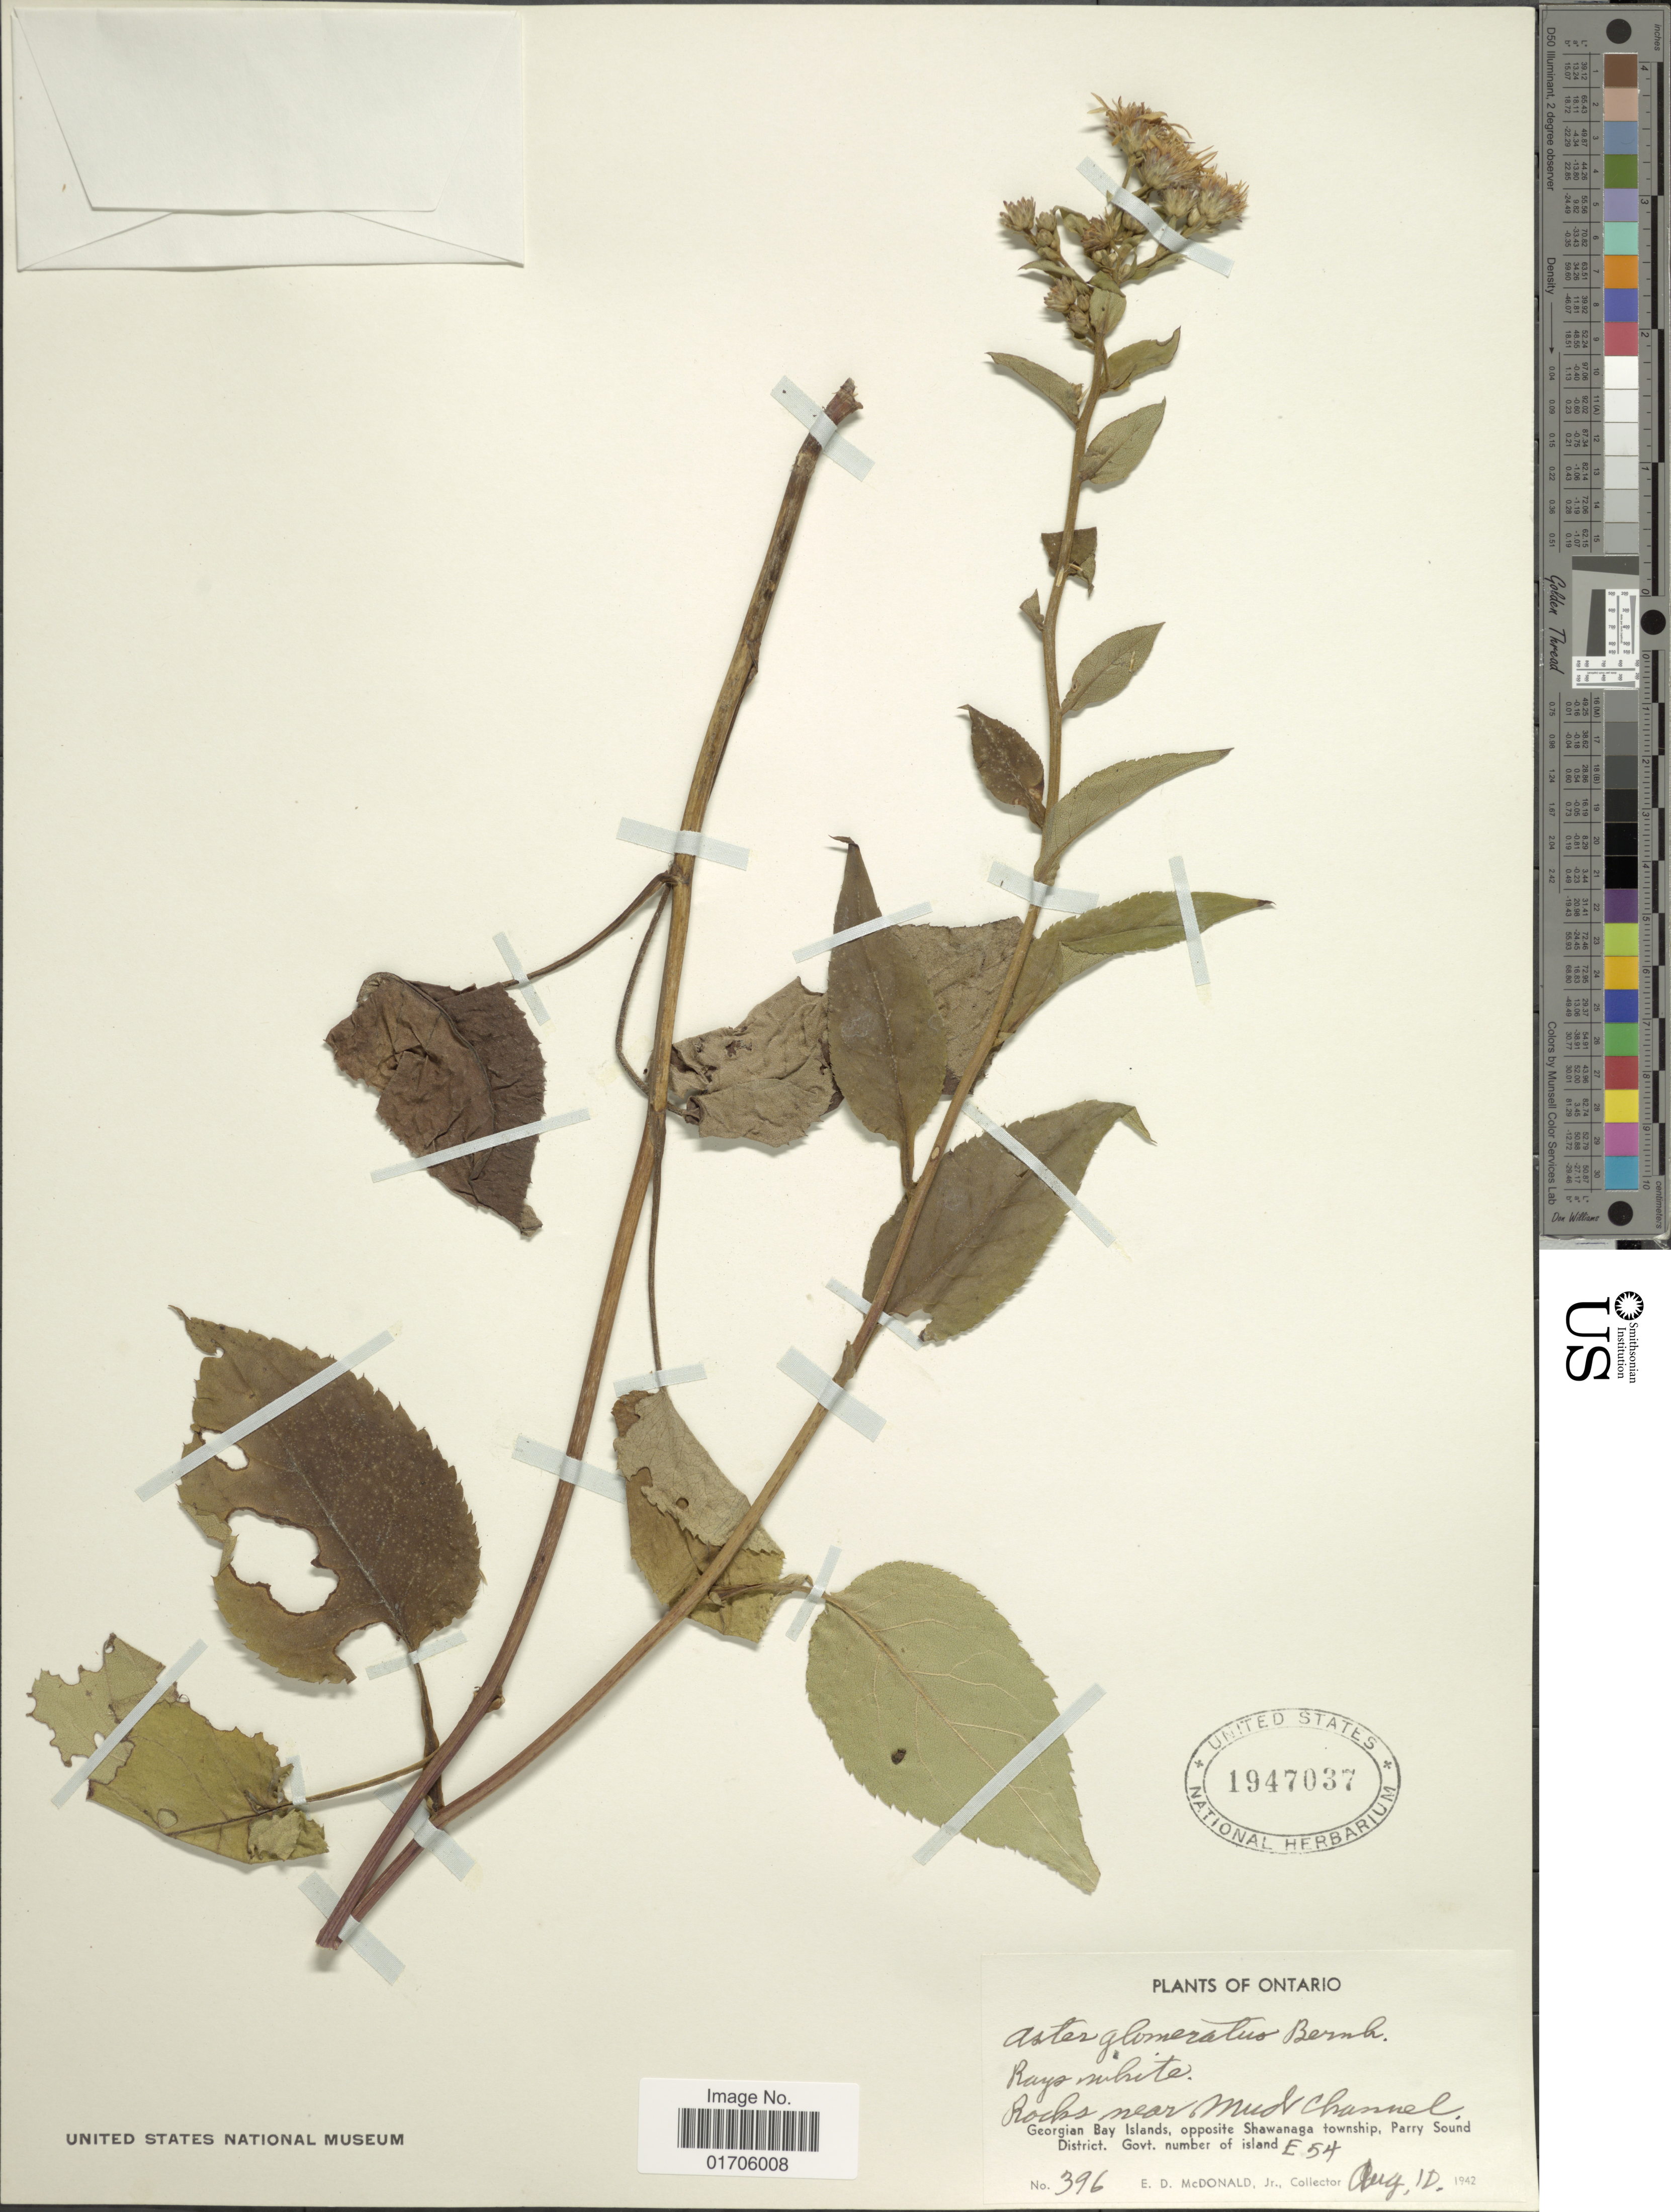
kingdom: Plantae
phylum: Tracheophyta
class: Magnoliopsida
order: Asterales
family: Asteraceae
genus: Eurybia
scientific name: Eurybia sp.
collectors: E. D. McDonald Jr.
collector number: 396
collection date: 1942-08-10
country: Canada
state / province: Ontario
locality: Ontario. Rocks near Mud Channel. Georgian Bay Islands, opposite Shawanaga stownship, Parry Sound District. Govt. number of island E 54.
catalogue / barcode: US 1947037